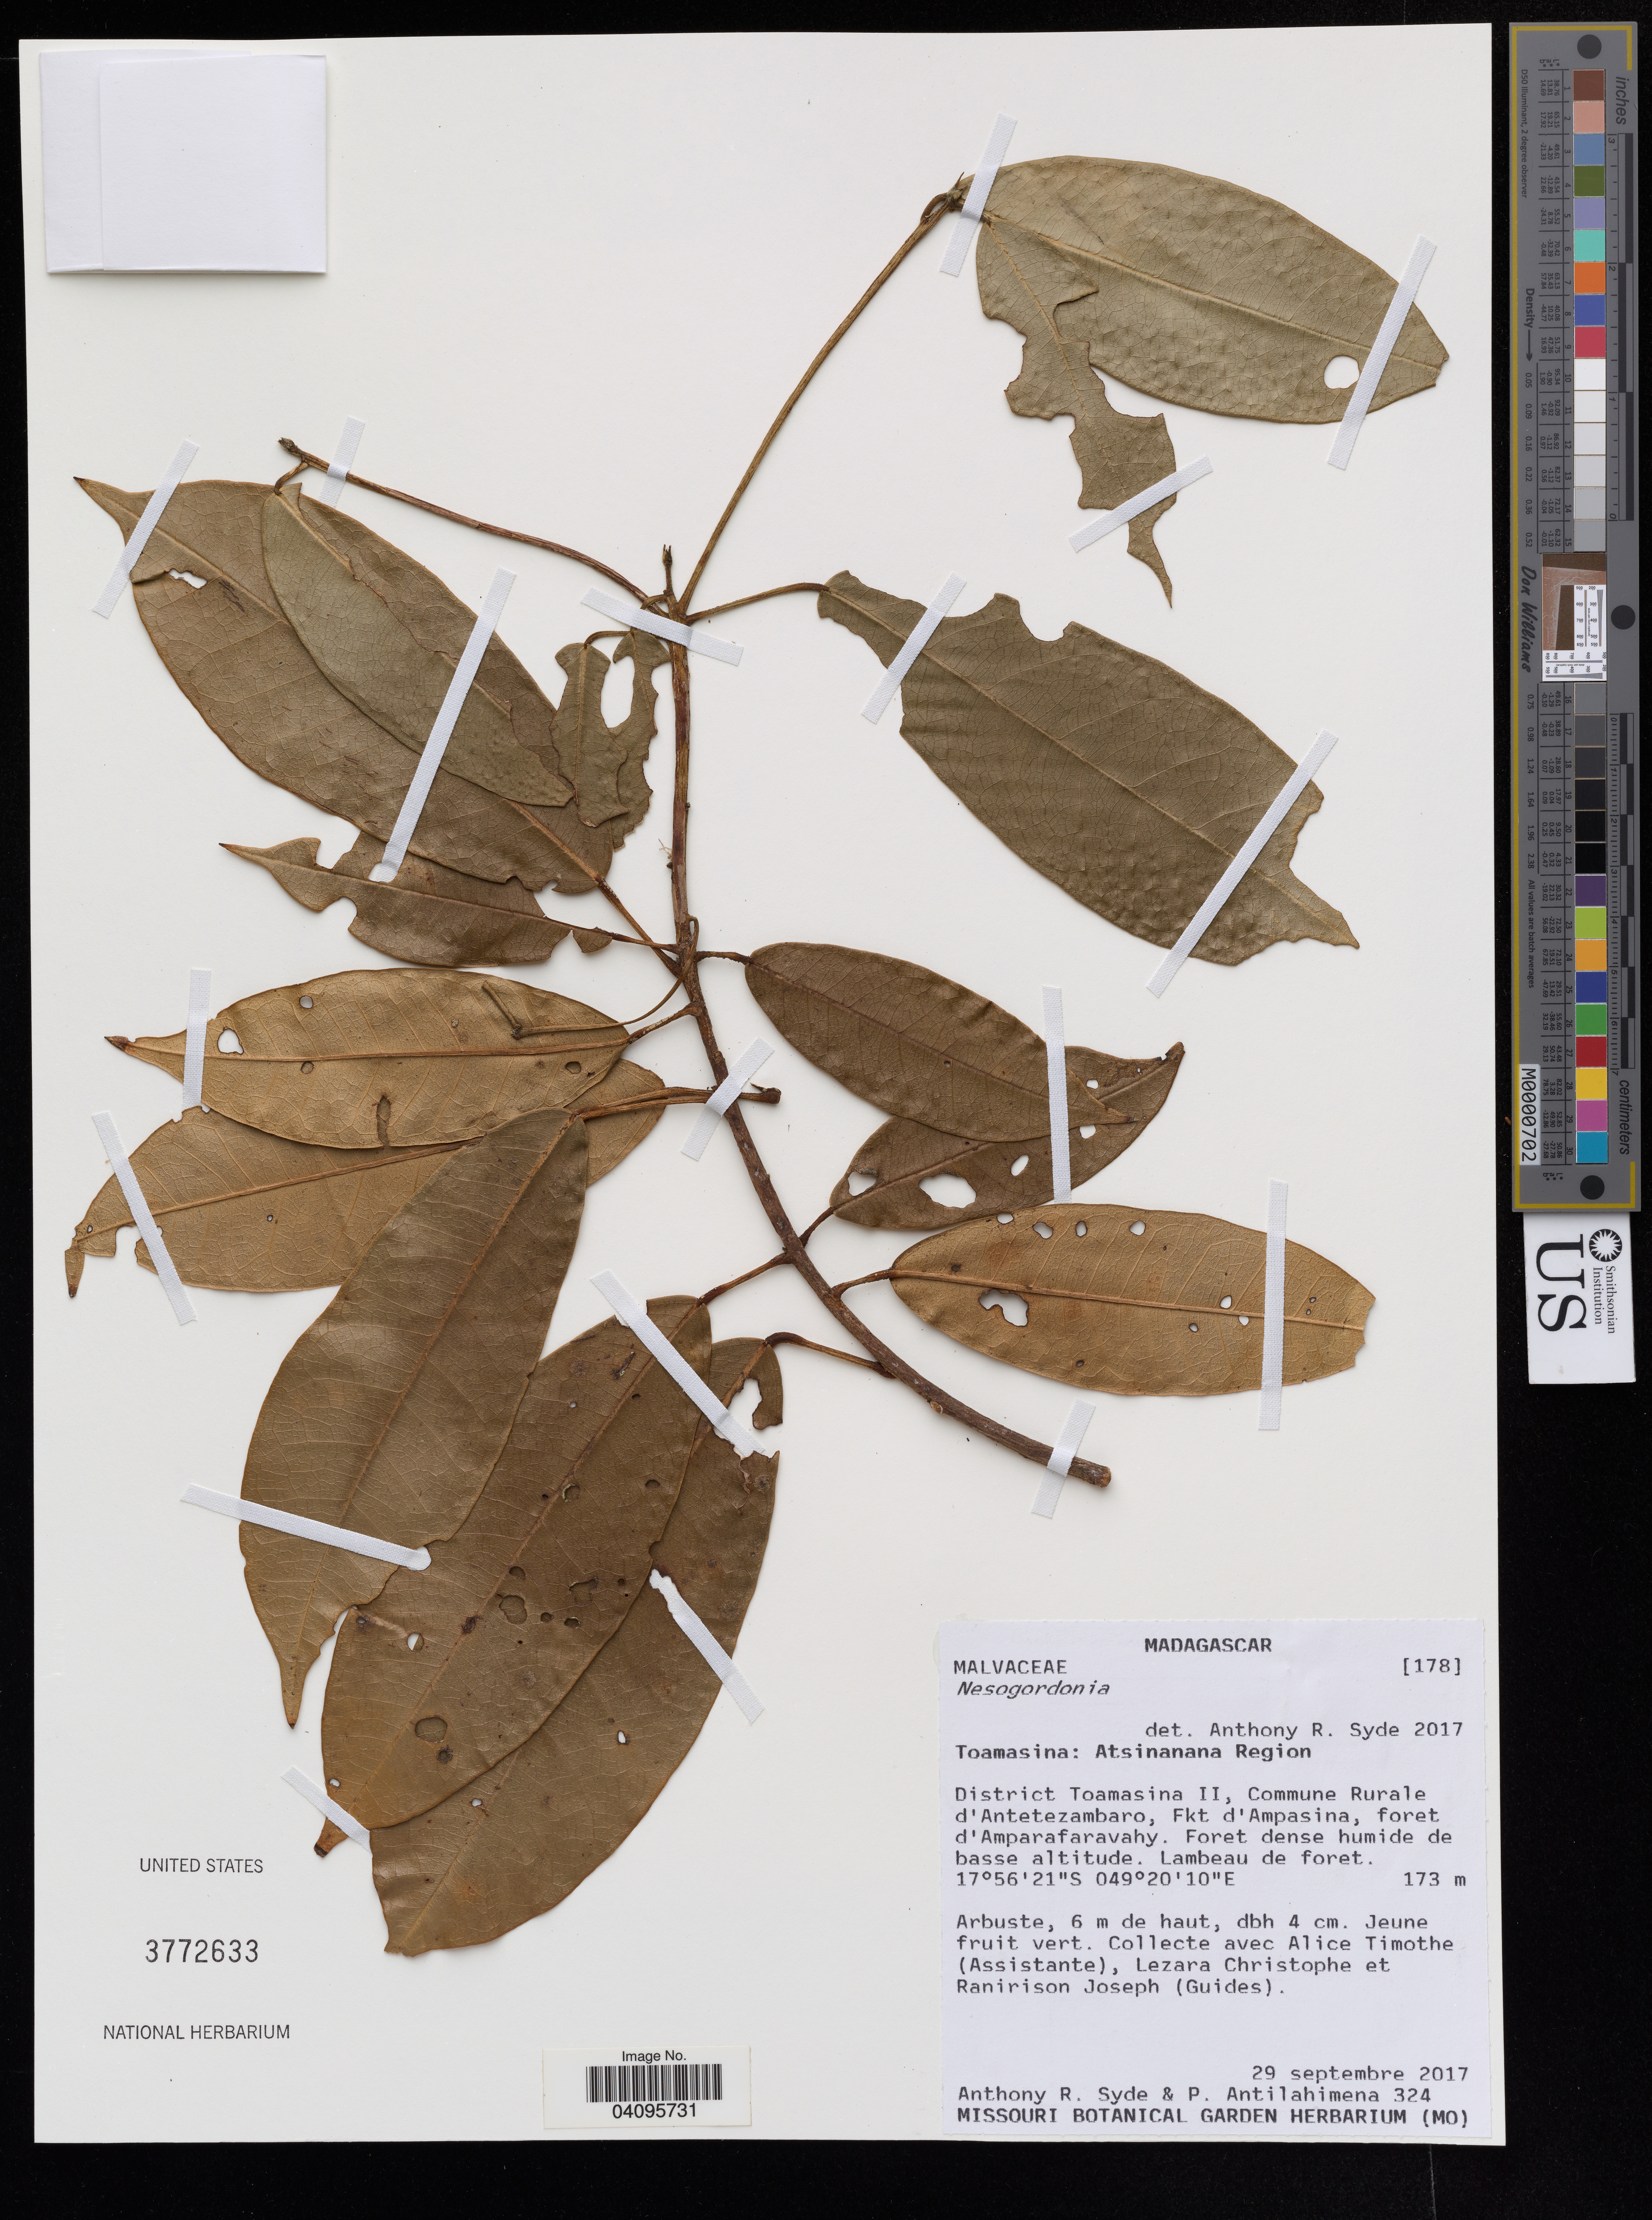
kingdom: Plantae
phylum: Tracheophyta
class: Magnoliopsida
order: Malvales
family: Malvaceae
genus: Nesogordonia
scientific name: Nesogordonia sp.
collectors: R. Anthony & P. Antilahimena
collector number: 324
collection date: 2017-09-29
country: Madagascar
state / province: Toamasina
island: Madagascar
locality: Atsinanana Region. Toamasina II, Commune Ruarle d'Antetezambaro. Fkt d'Ampasina, foret d'Amparafaravahy.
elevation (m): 173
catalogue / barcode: US 3772633